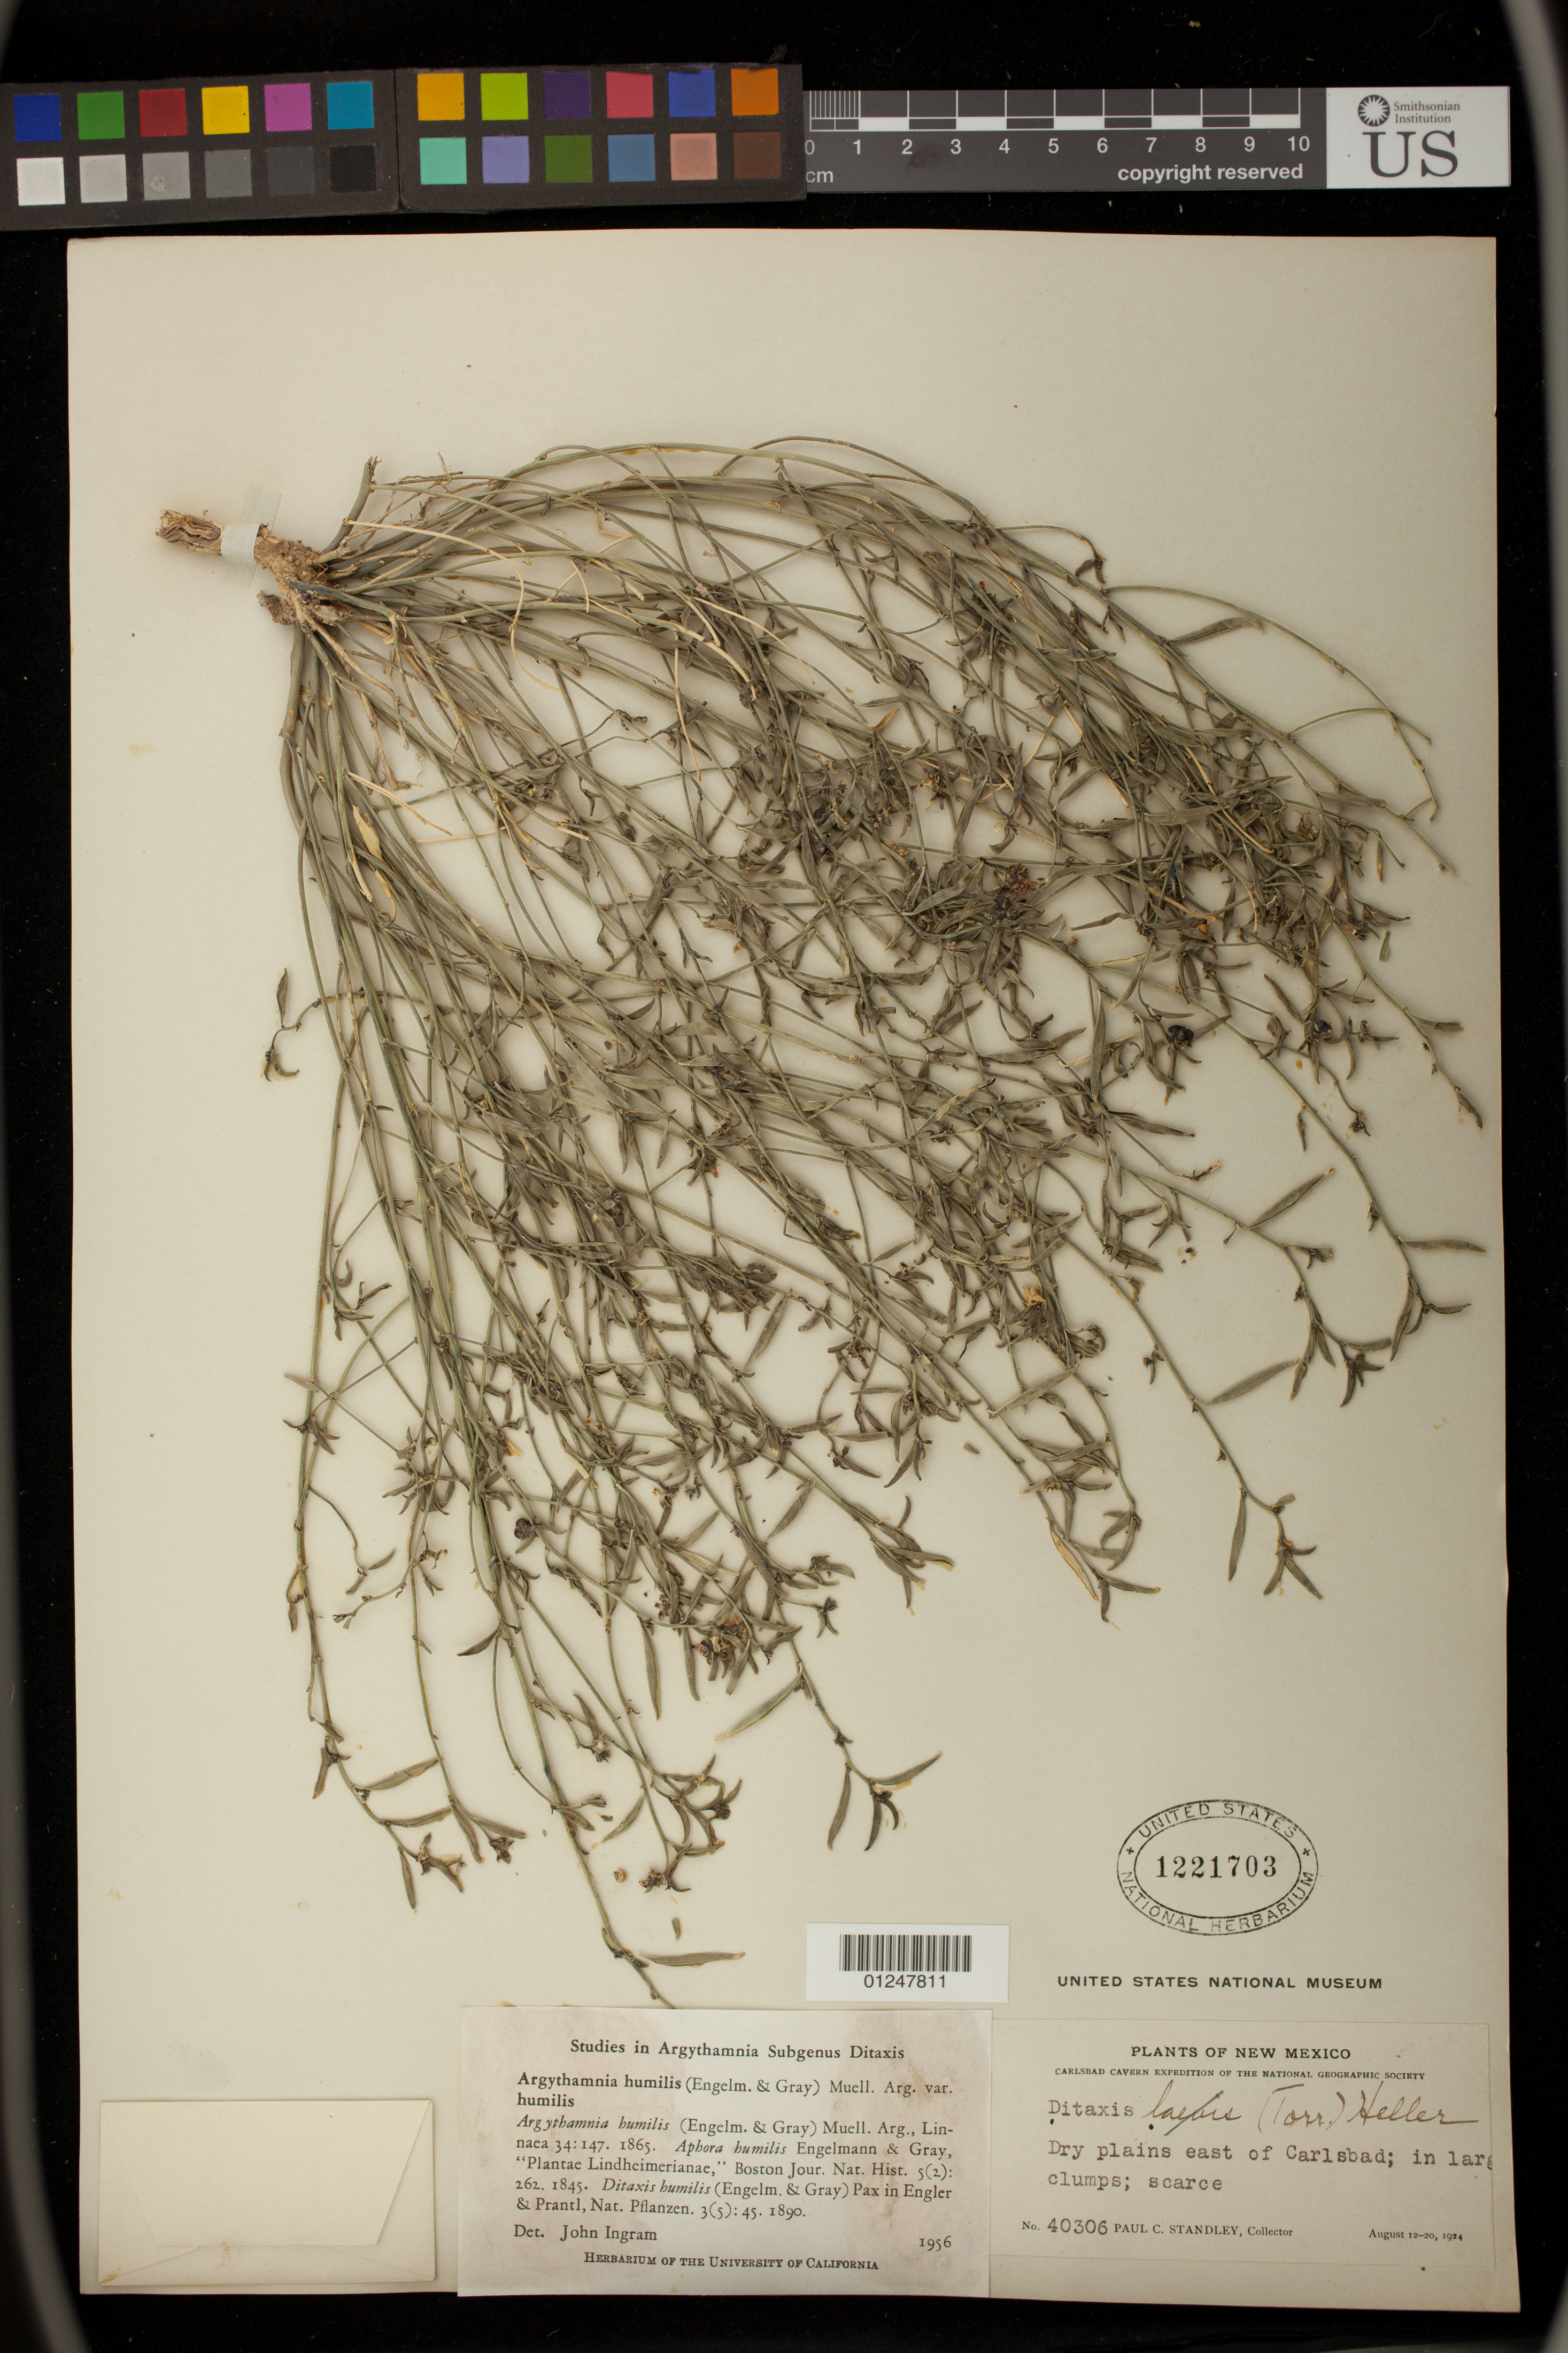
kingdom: Plantae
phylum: Tracheophyta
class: Magnoliopsida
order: Malpighiales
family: Euphorbiaceae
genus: Argythamnia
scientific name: Argythamnia humilis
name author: (Engelm. & A. Gray) Müll. Arg.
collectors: P. C. Standley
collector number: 40306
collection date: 1924-08-12/1924-08-20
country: United States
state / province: New Mexico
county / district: Eddy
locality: Dry plains east of Carlsbad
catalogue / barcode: US 1221703